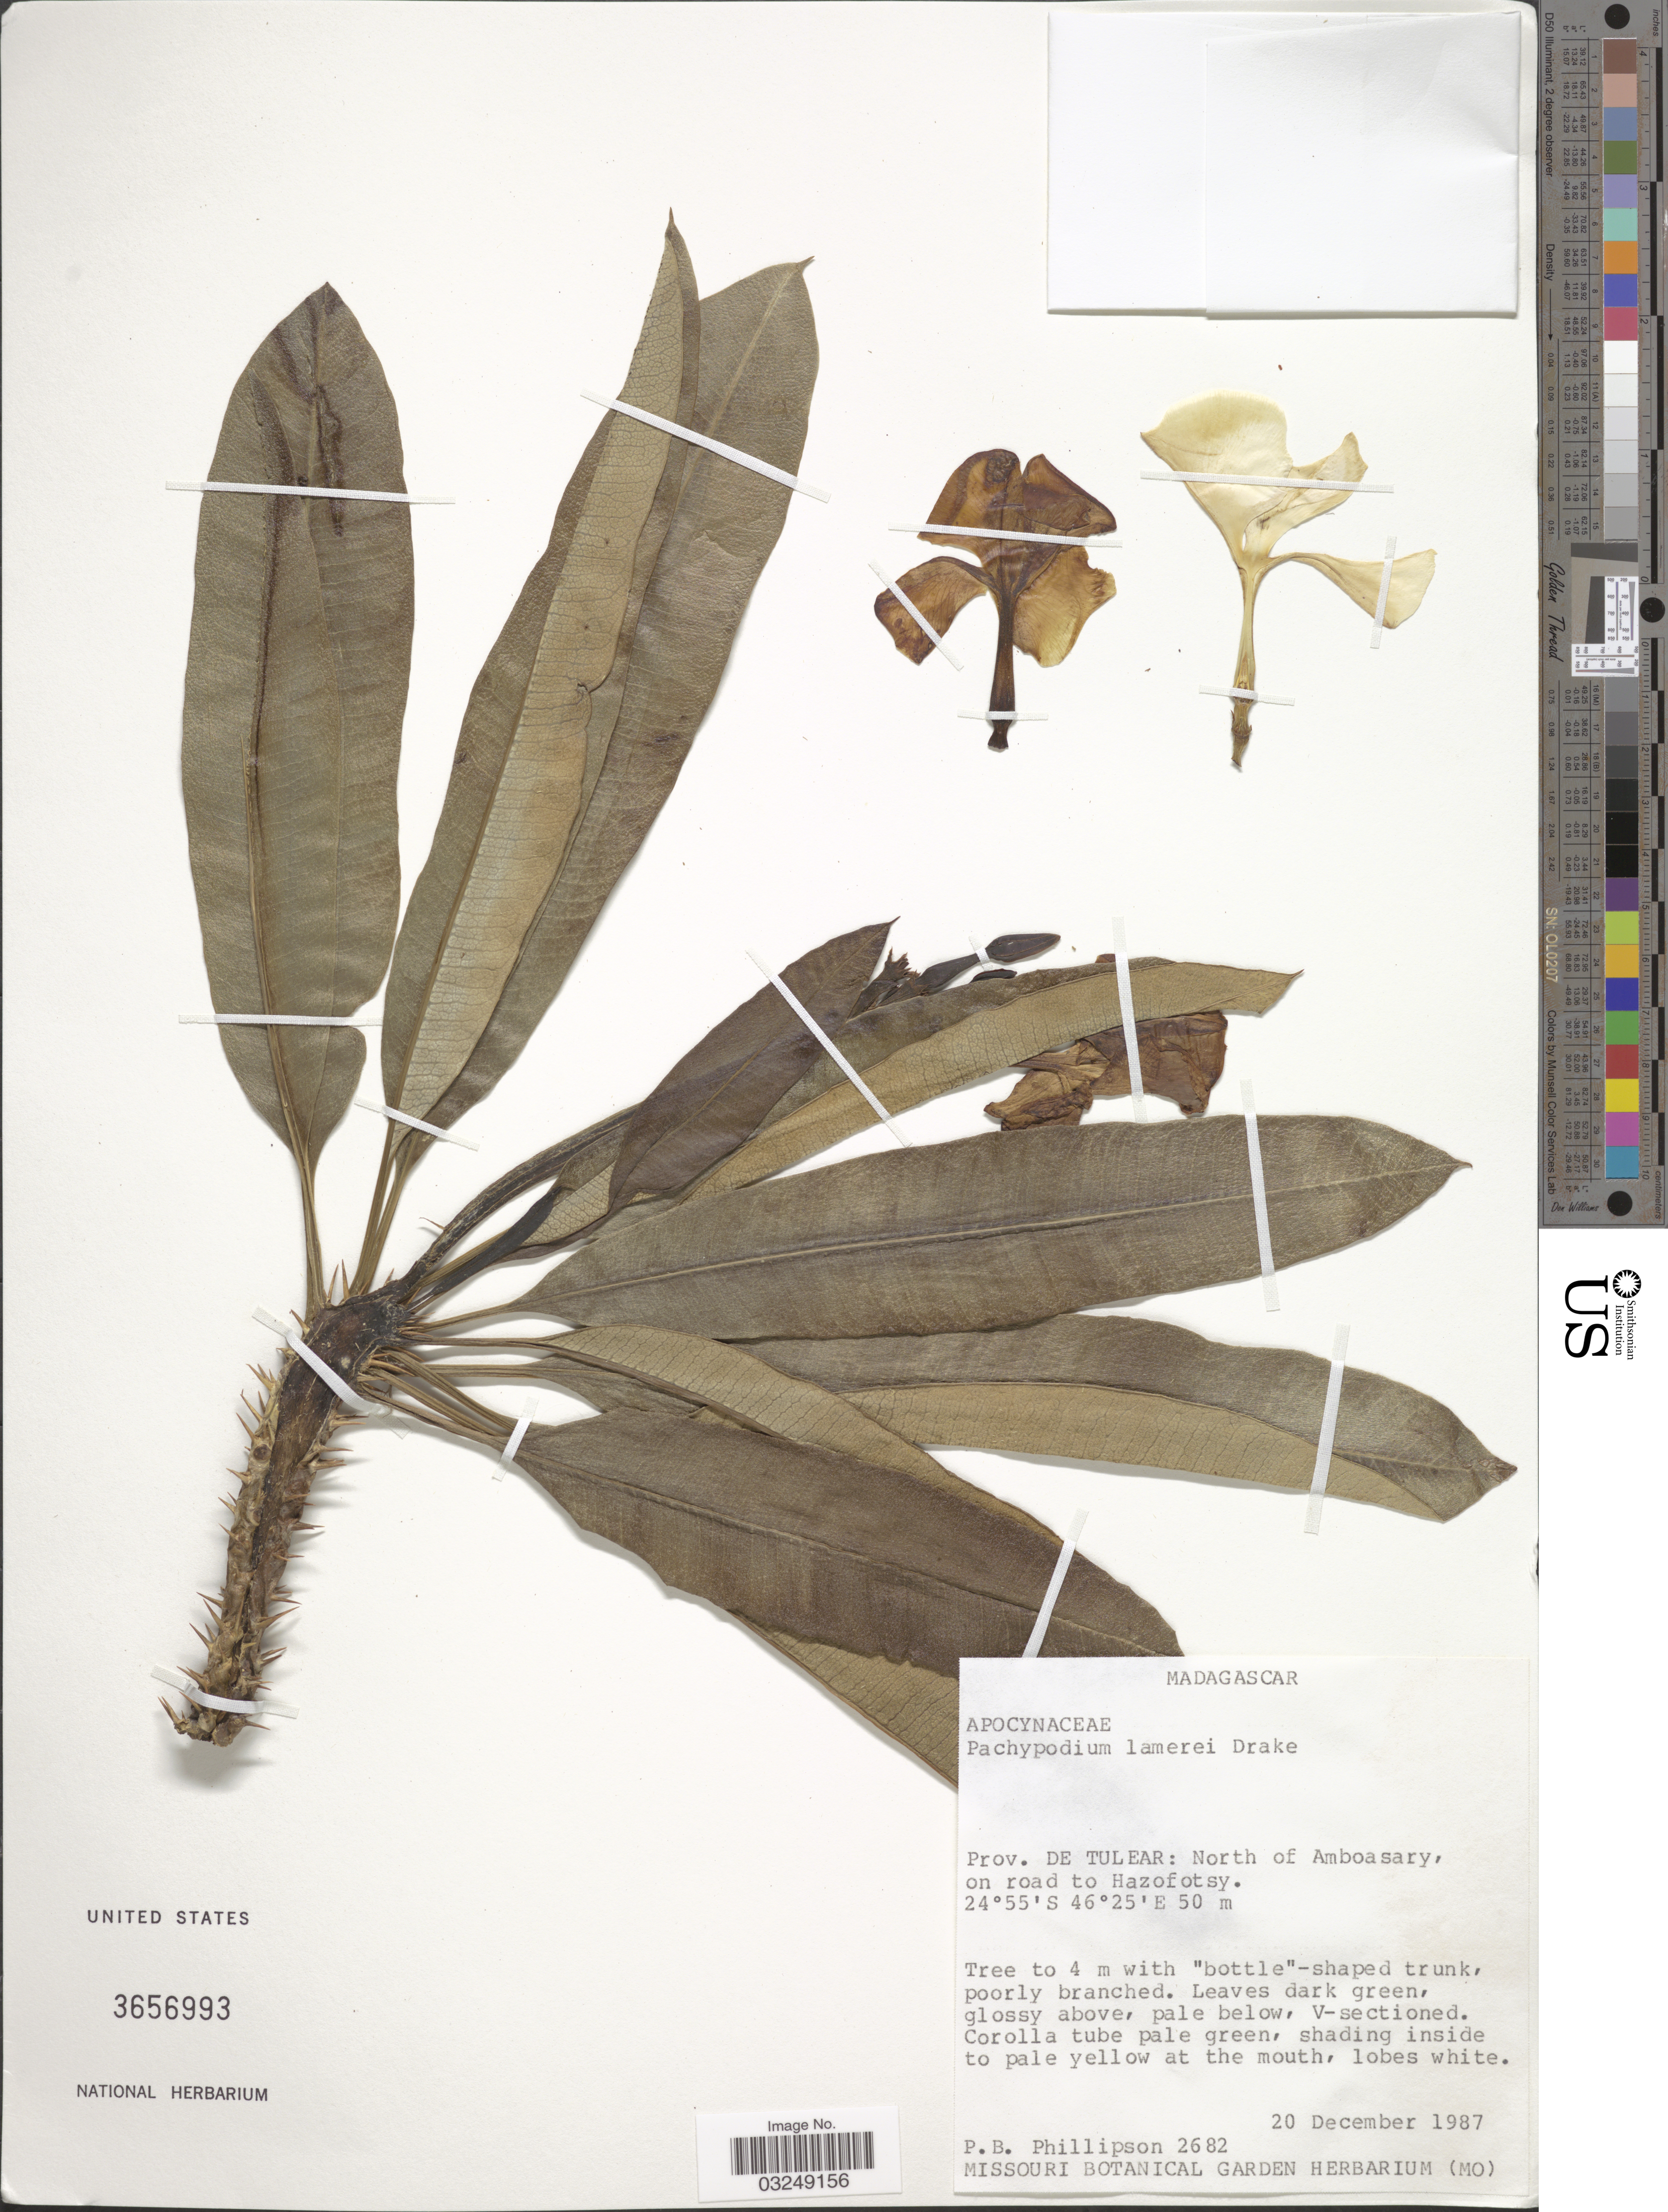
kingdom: Plantae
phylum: Tracheophyta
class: Magnoliopsida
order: Gentianales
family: Apocynaceae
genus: Pachypodium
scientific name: Pachypodium lamerei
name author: Drake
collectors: P. B. Phillipson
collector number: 2682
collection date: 1987-12-20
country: Madagascar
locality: Prov. de Tulear: North of Amboasary, on road to Hazofotsy.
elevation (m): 50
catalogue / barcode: US 3656993